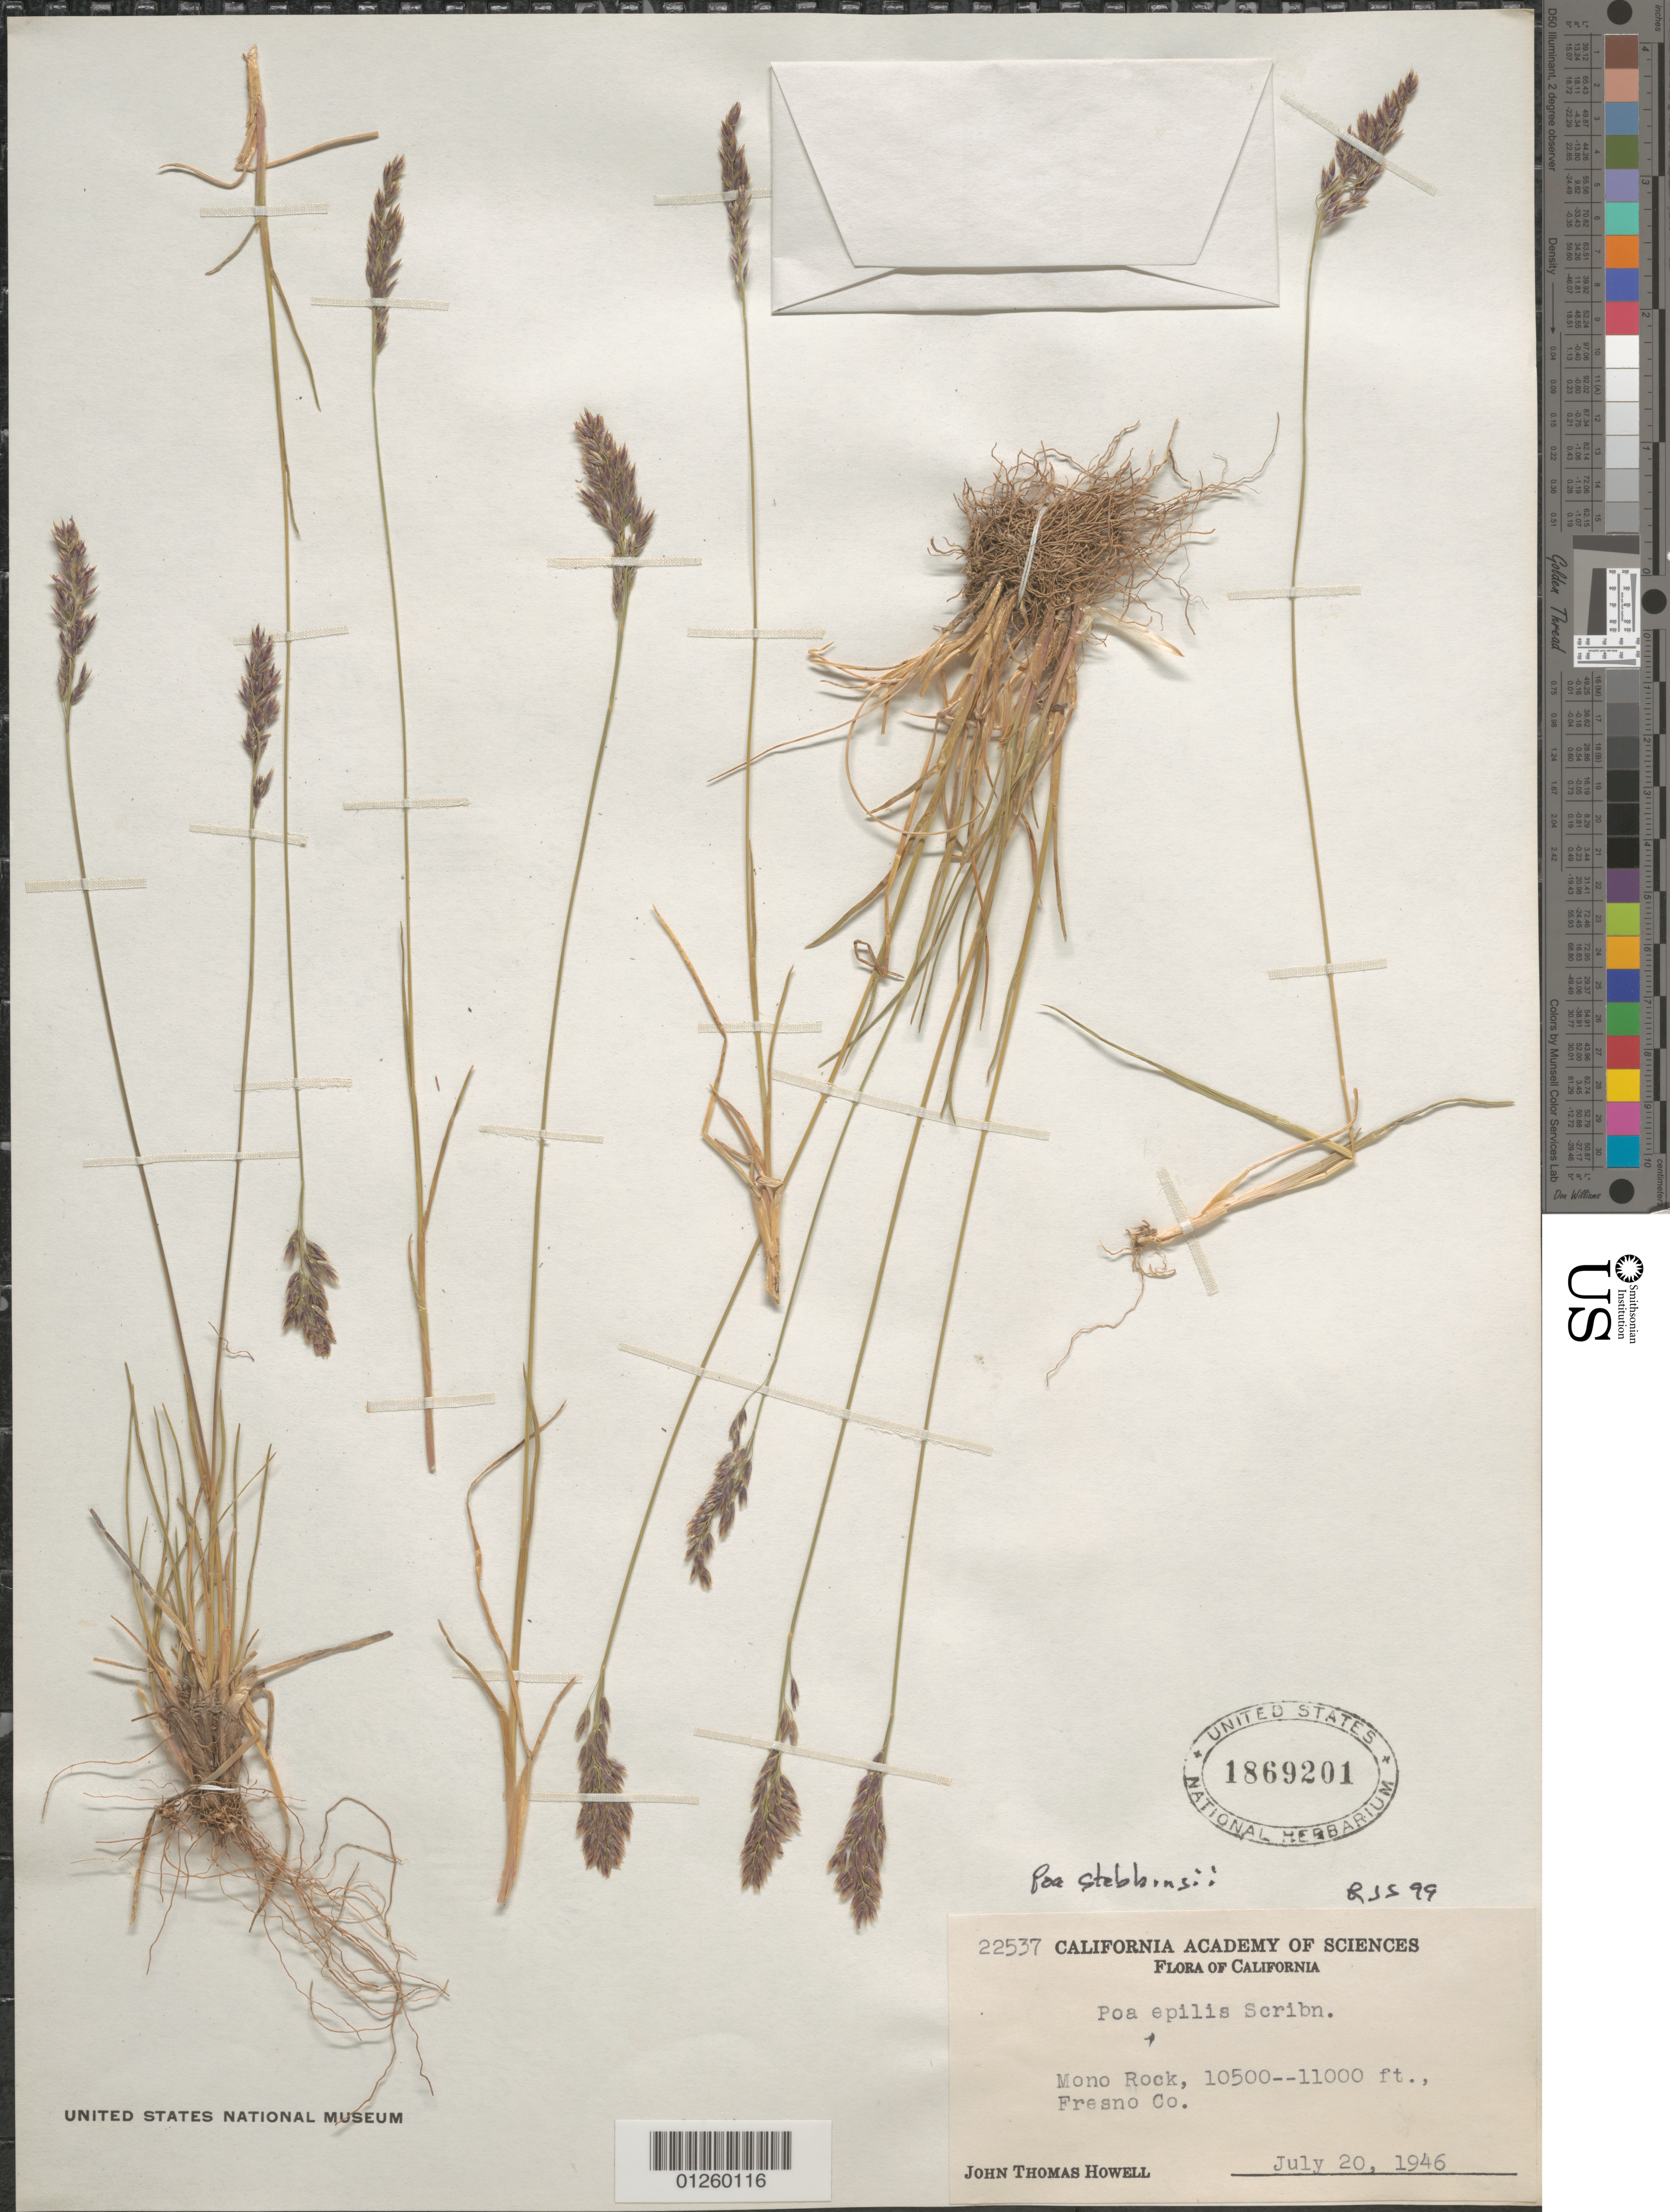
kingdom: Plantae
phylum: Tracheophyta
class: Liliopsida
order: Poales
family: Poaceae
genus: Poa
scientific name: Poa stebbinsii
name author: Soreng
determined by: Soreng, Robert J., Research Associate (BOT), Smithsonian Institution - National Museum of Natural History (UNITED STATES)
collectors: J. T. Howell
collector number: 22537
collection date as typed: July 20, 1946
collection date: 1946-07-20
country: United States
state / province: California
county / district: Fresno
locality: Mono Rock.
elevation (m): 3200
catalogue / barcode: US 1869201